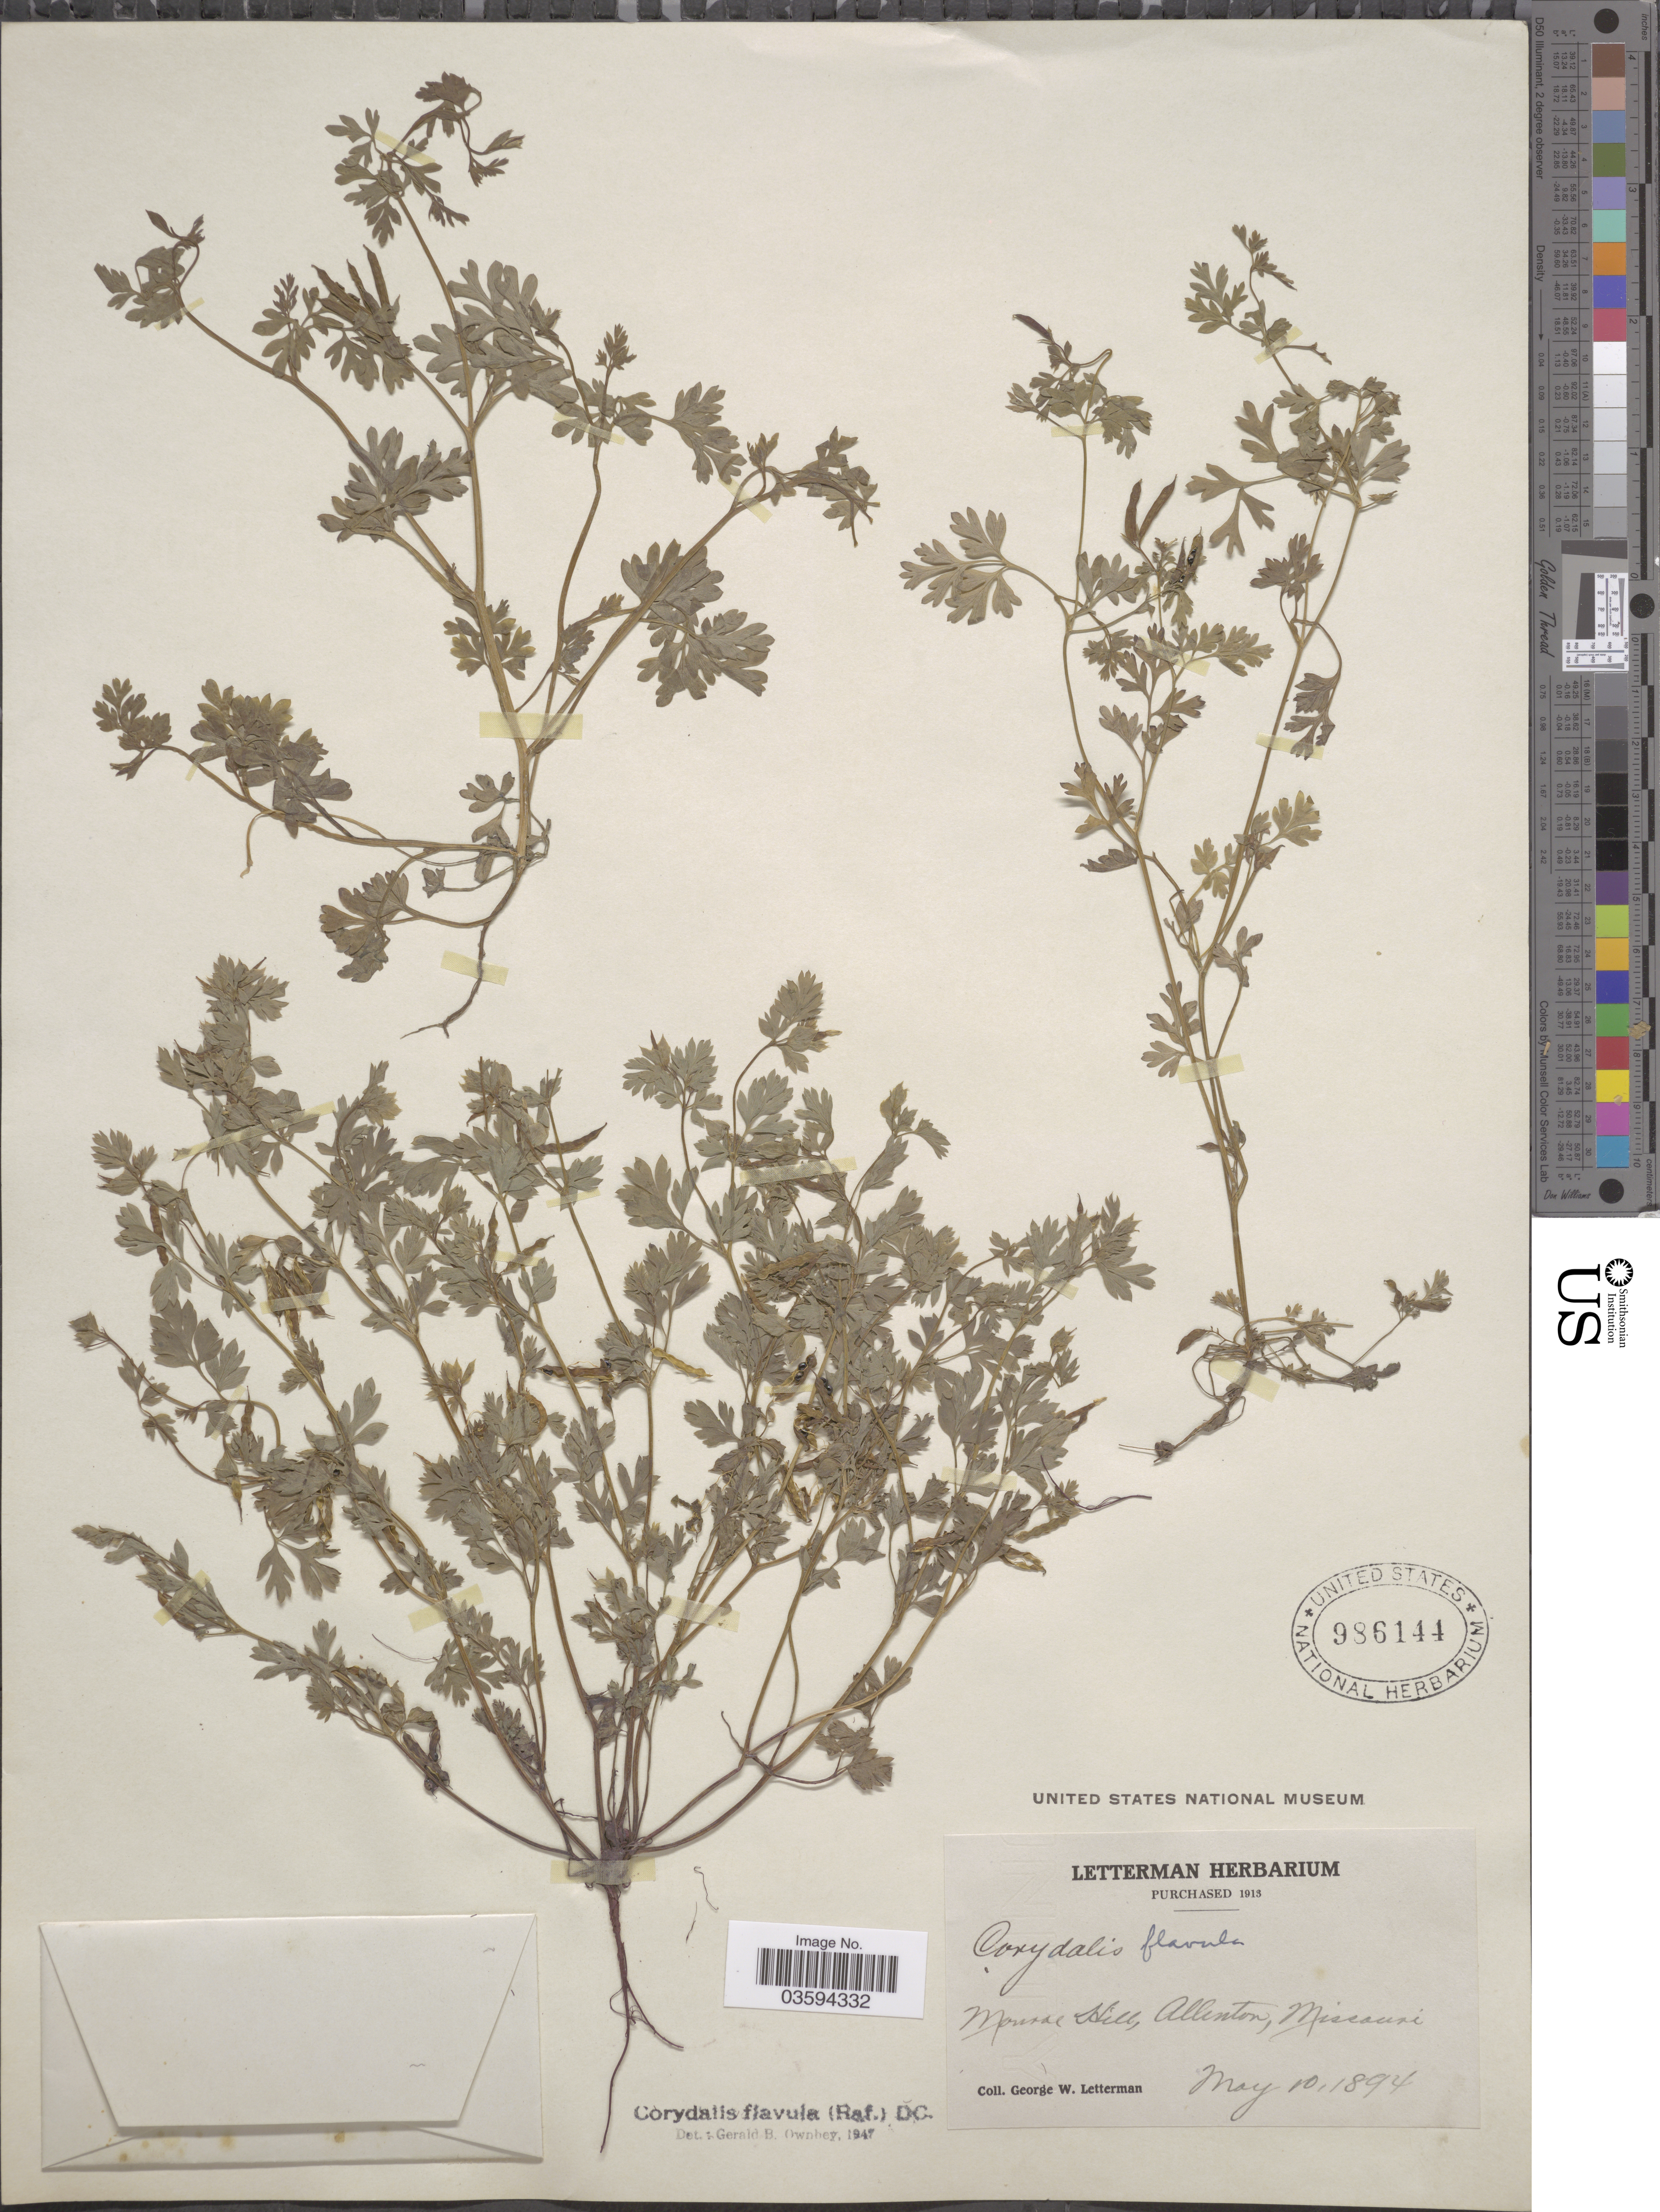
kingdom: Plantae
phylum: Tracheophyta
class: Magnoliopsida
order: Ranunculales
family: Papaveraceae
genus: Corydalis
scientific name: Corydalis flavula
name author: (Raf.) DC.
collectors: G. W. Letterman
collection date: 1894-05-10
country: United States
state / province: Missouri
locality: Monroe Hill, Allenton.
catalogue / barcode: US 986144